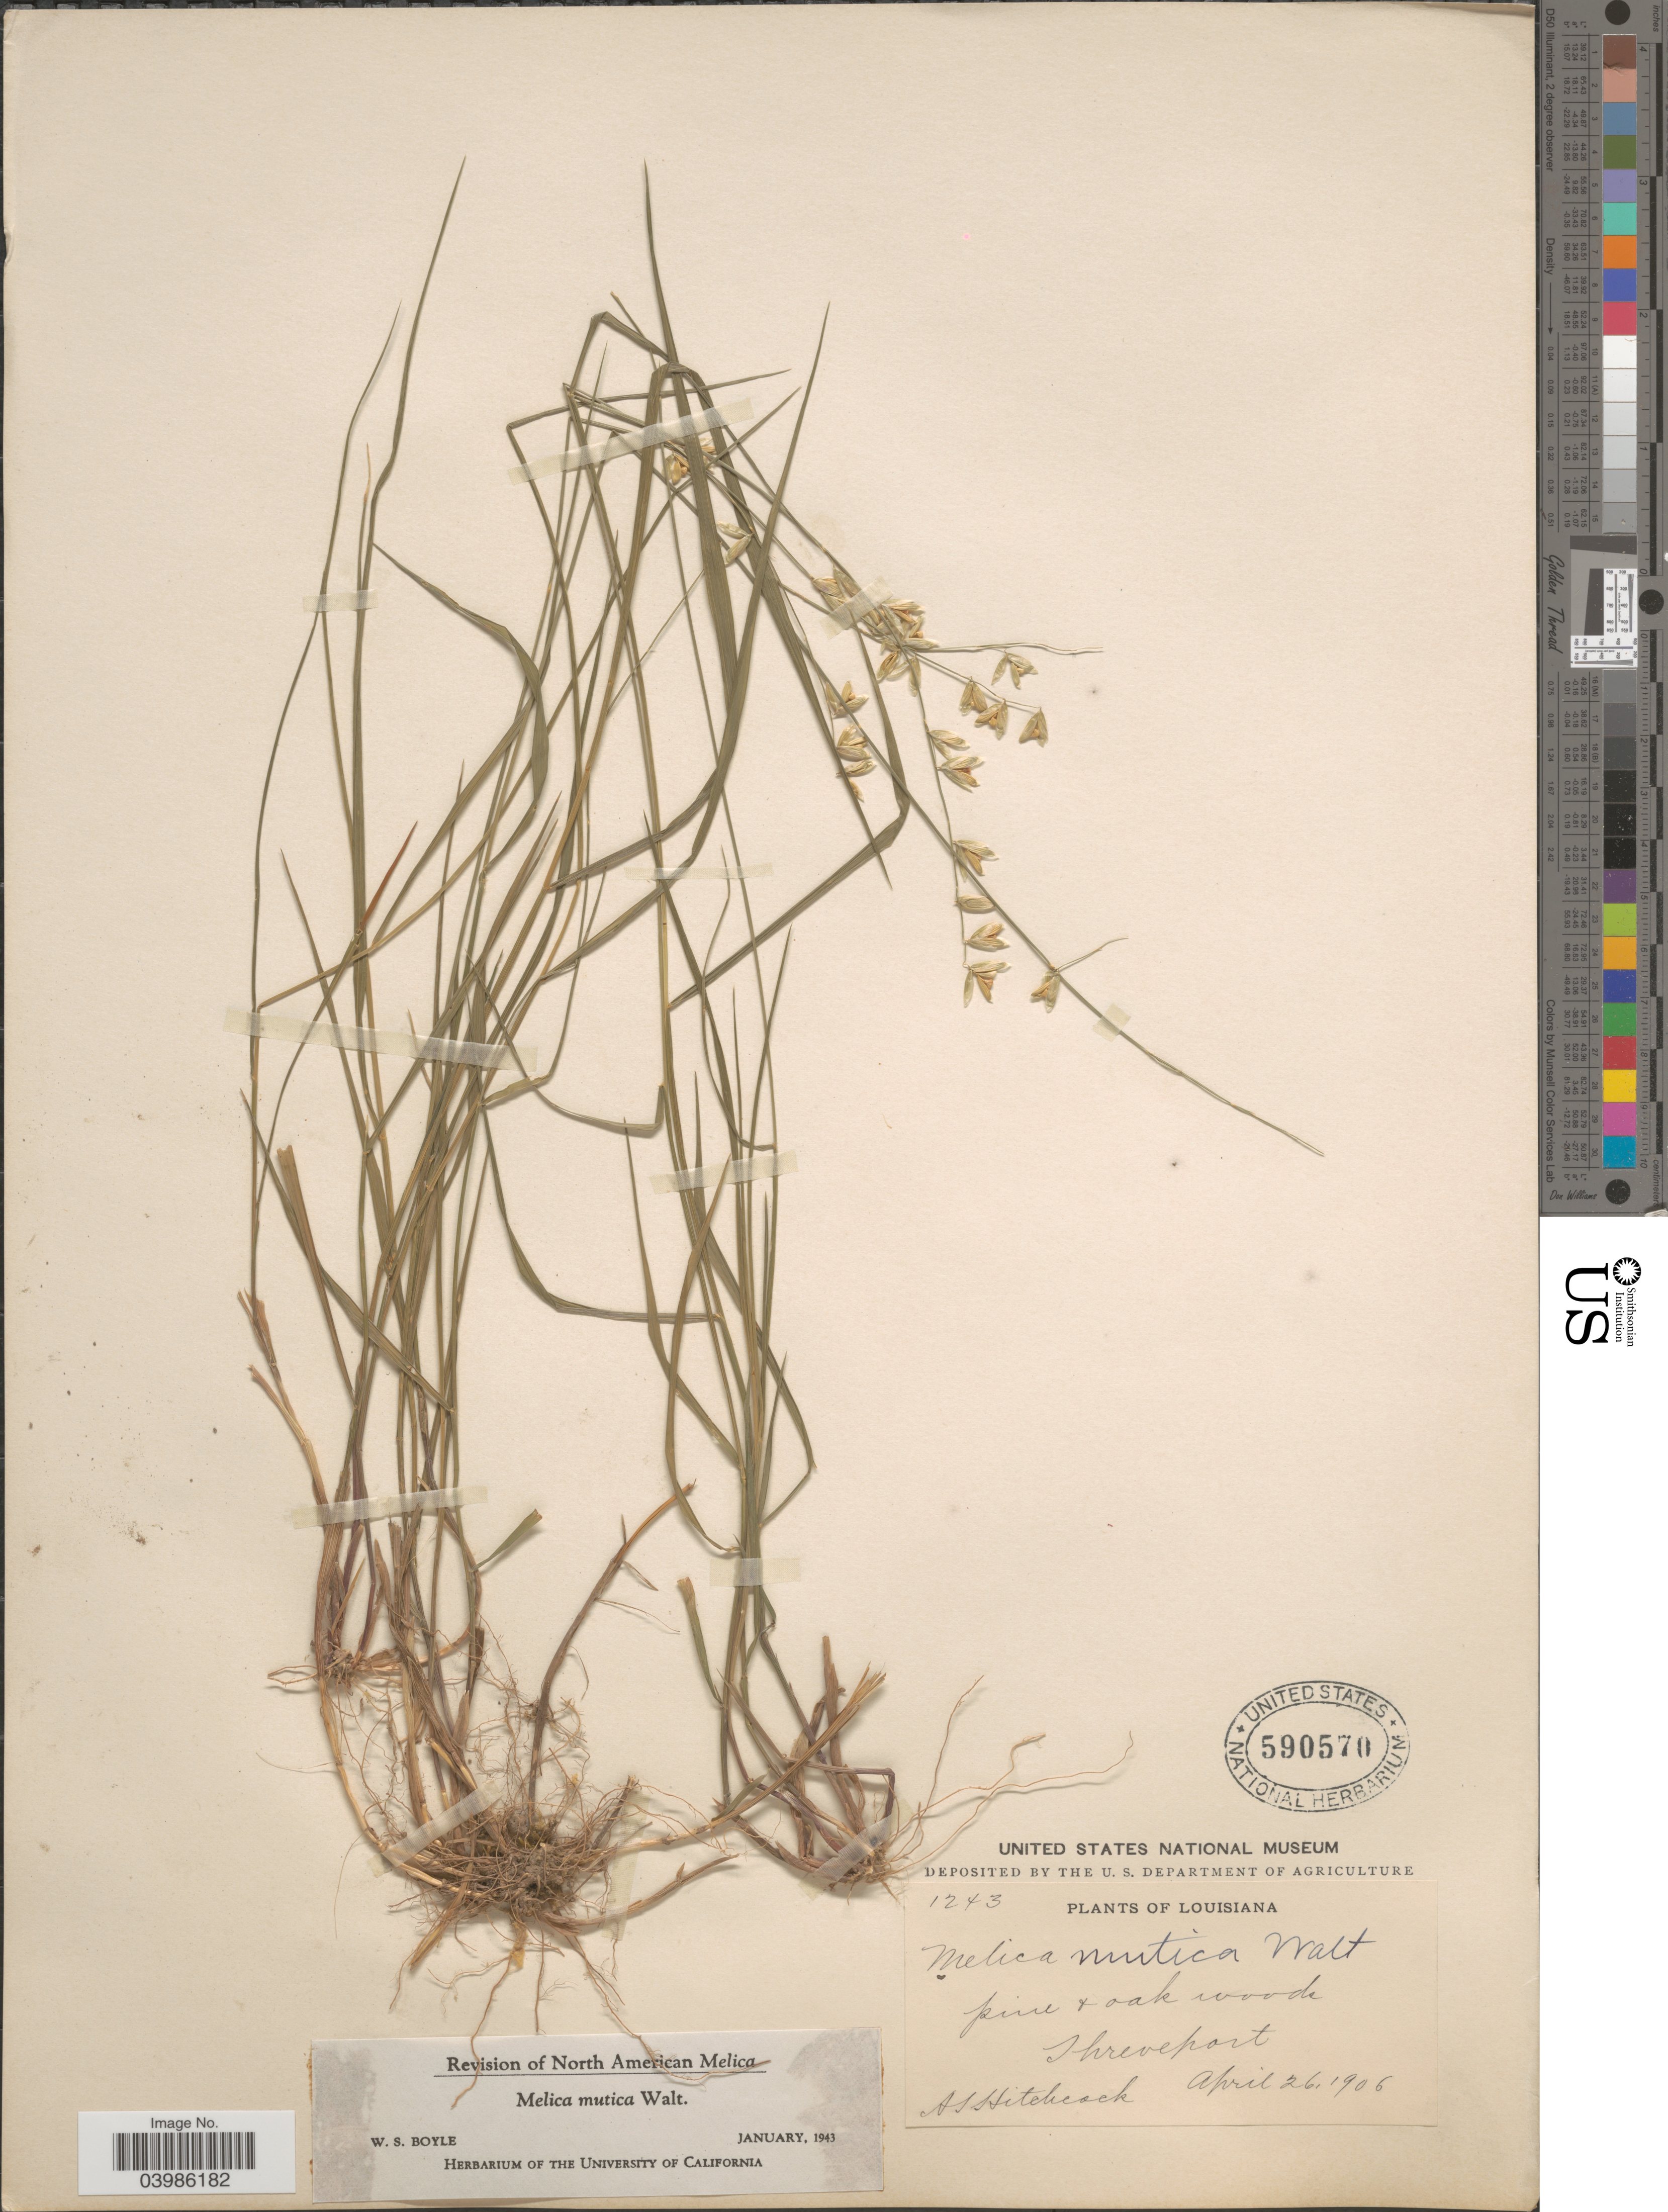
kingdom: Plantae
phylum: Tracheophyta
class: Liliopsida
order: Poales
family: Poaceae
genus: Melica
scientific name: Melica mutica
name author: Walter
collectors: A. S. Hitchcock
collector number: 1243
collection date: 1906-04-26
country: United States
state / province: Louisiana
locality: Shreveport.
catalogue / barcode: US 590570